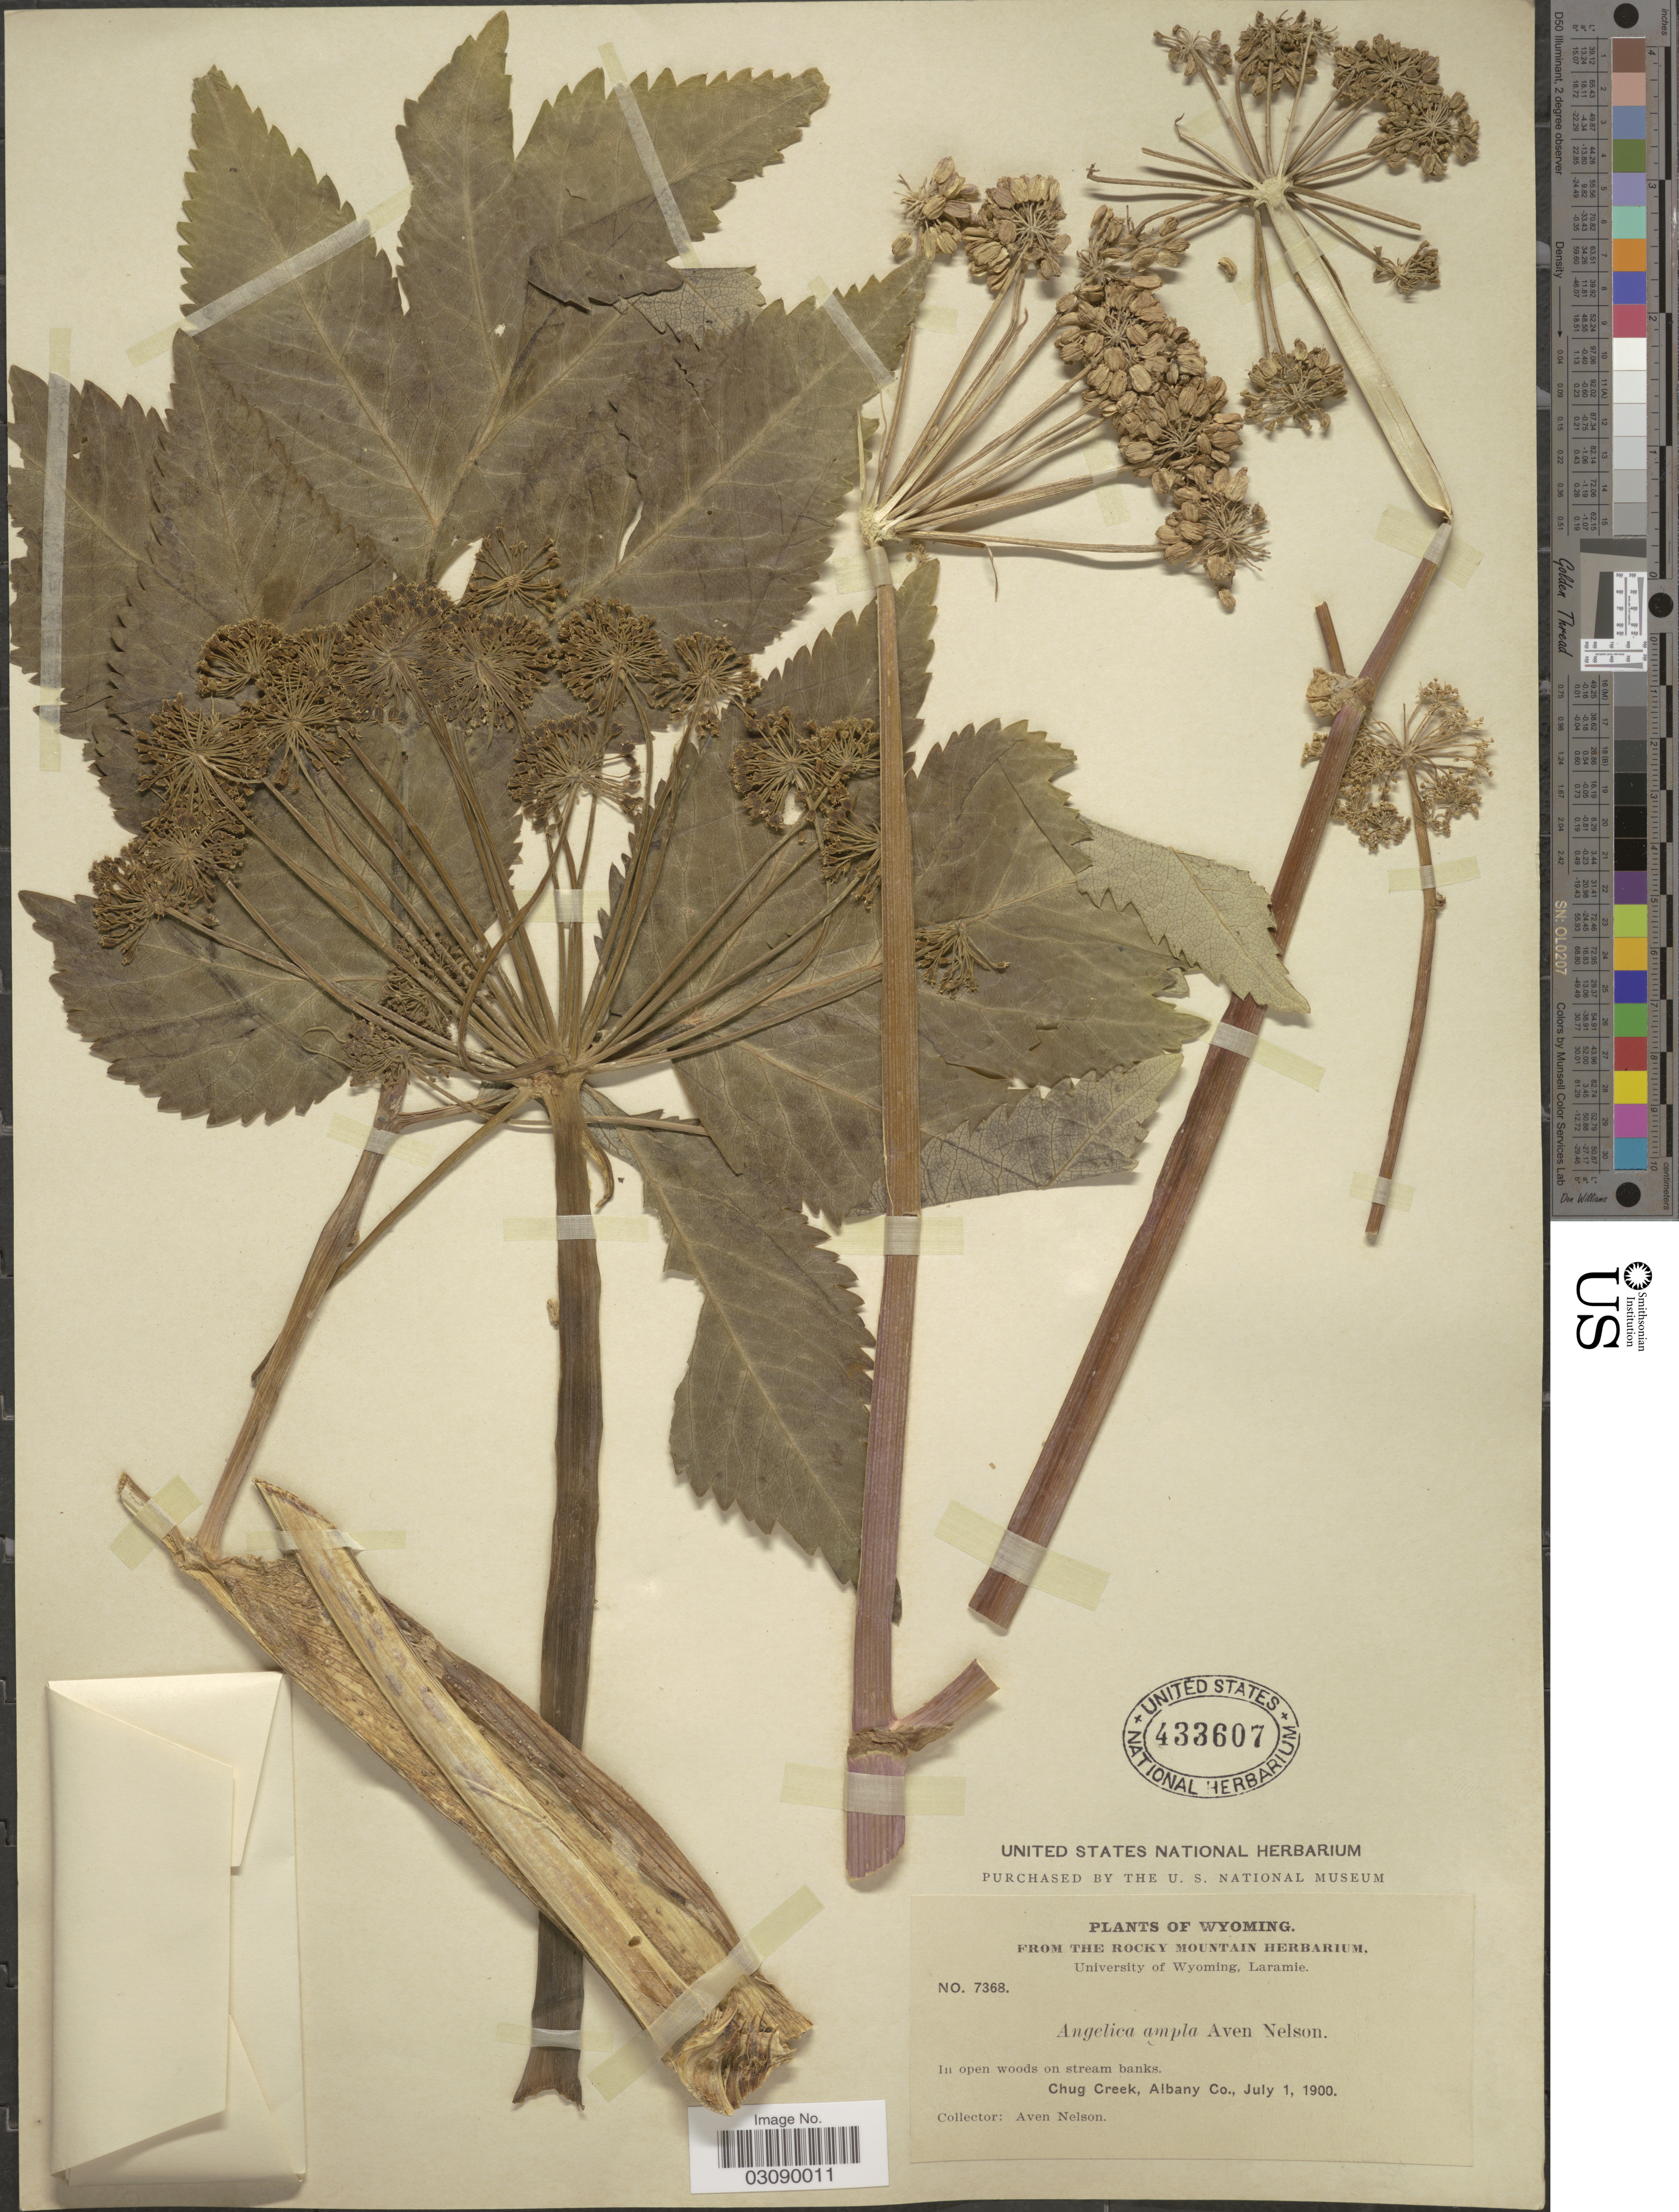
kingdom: Plantae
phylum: Tracheophyta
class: Magnoliopsida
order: Apiales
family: Apiaceae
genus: Angelica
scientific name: Angelica ampla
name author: A. Nelson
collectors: A. Nelson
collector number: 7368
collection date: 1900-07-01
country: United States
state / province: Wyoming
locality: In open woods on stream banks. Chug Creek, Albany Co.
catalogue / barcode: US 433607